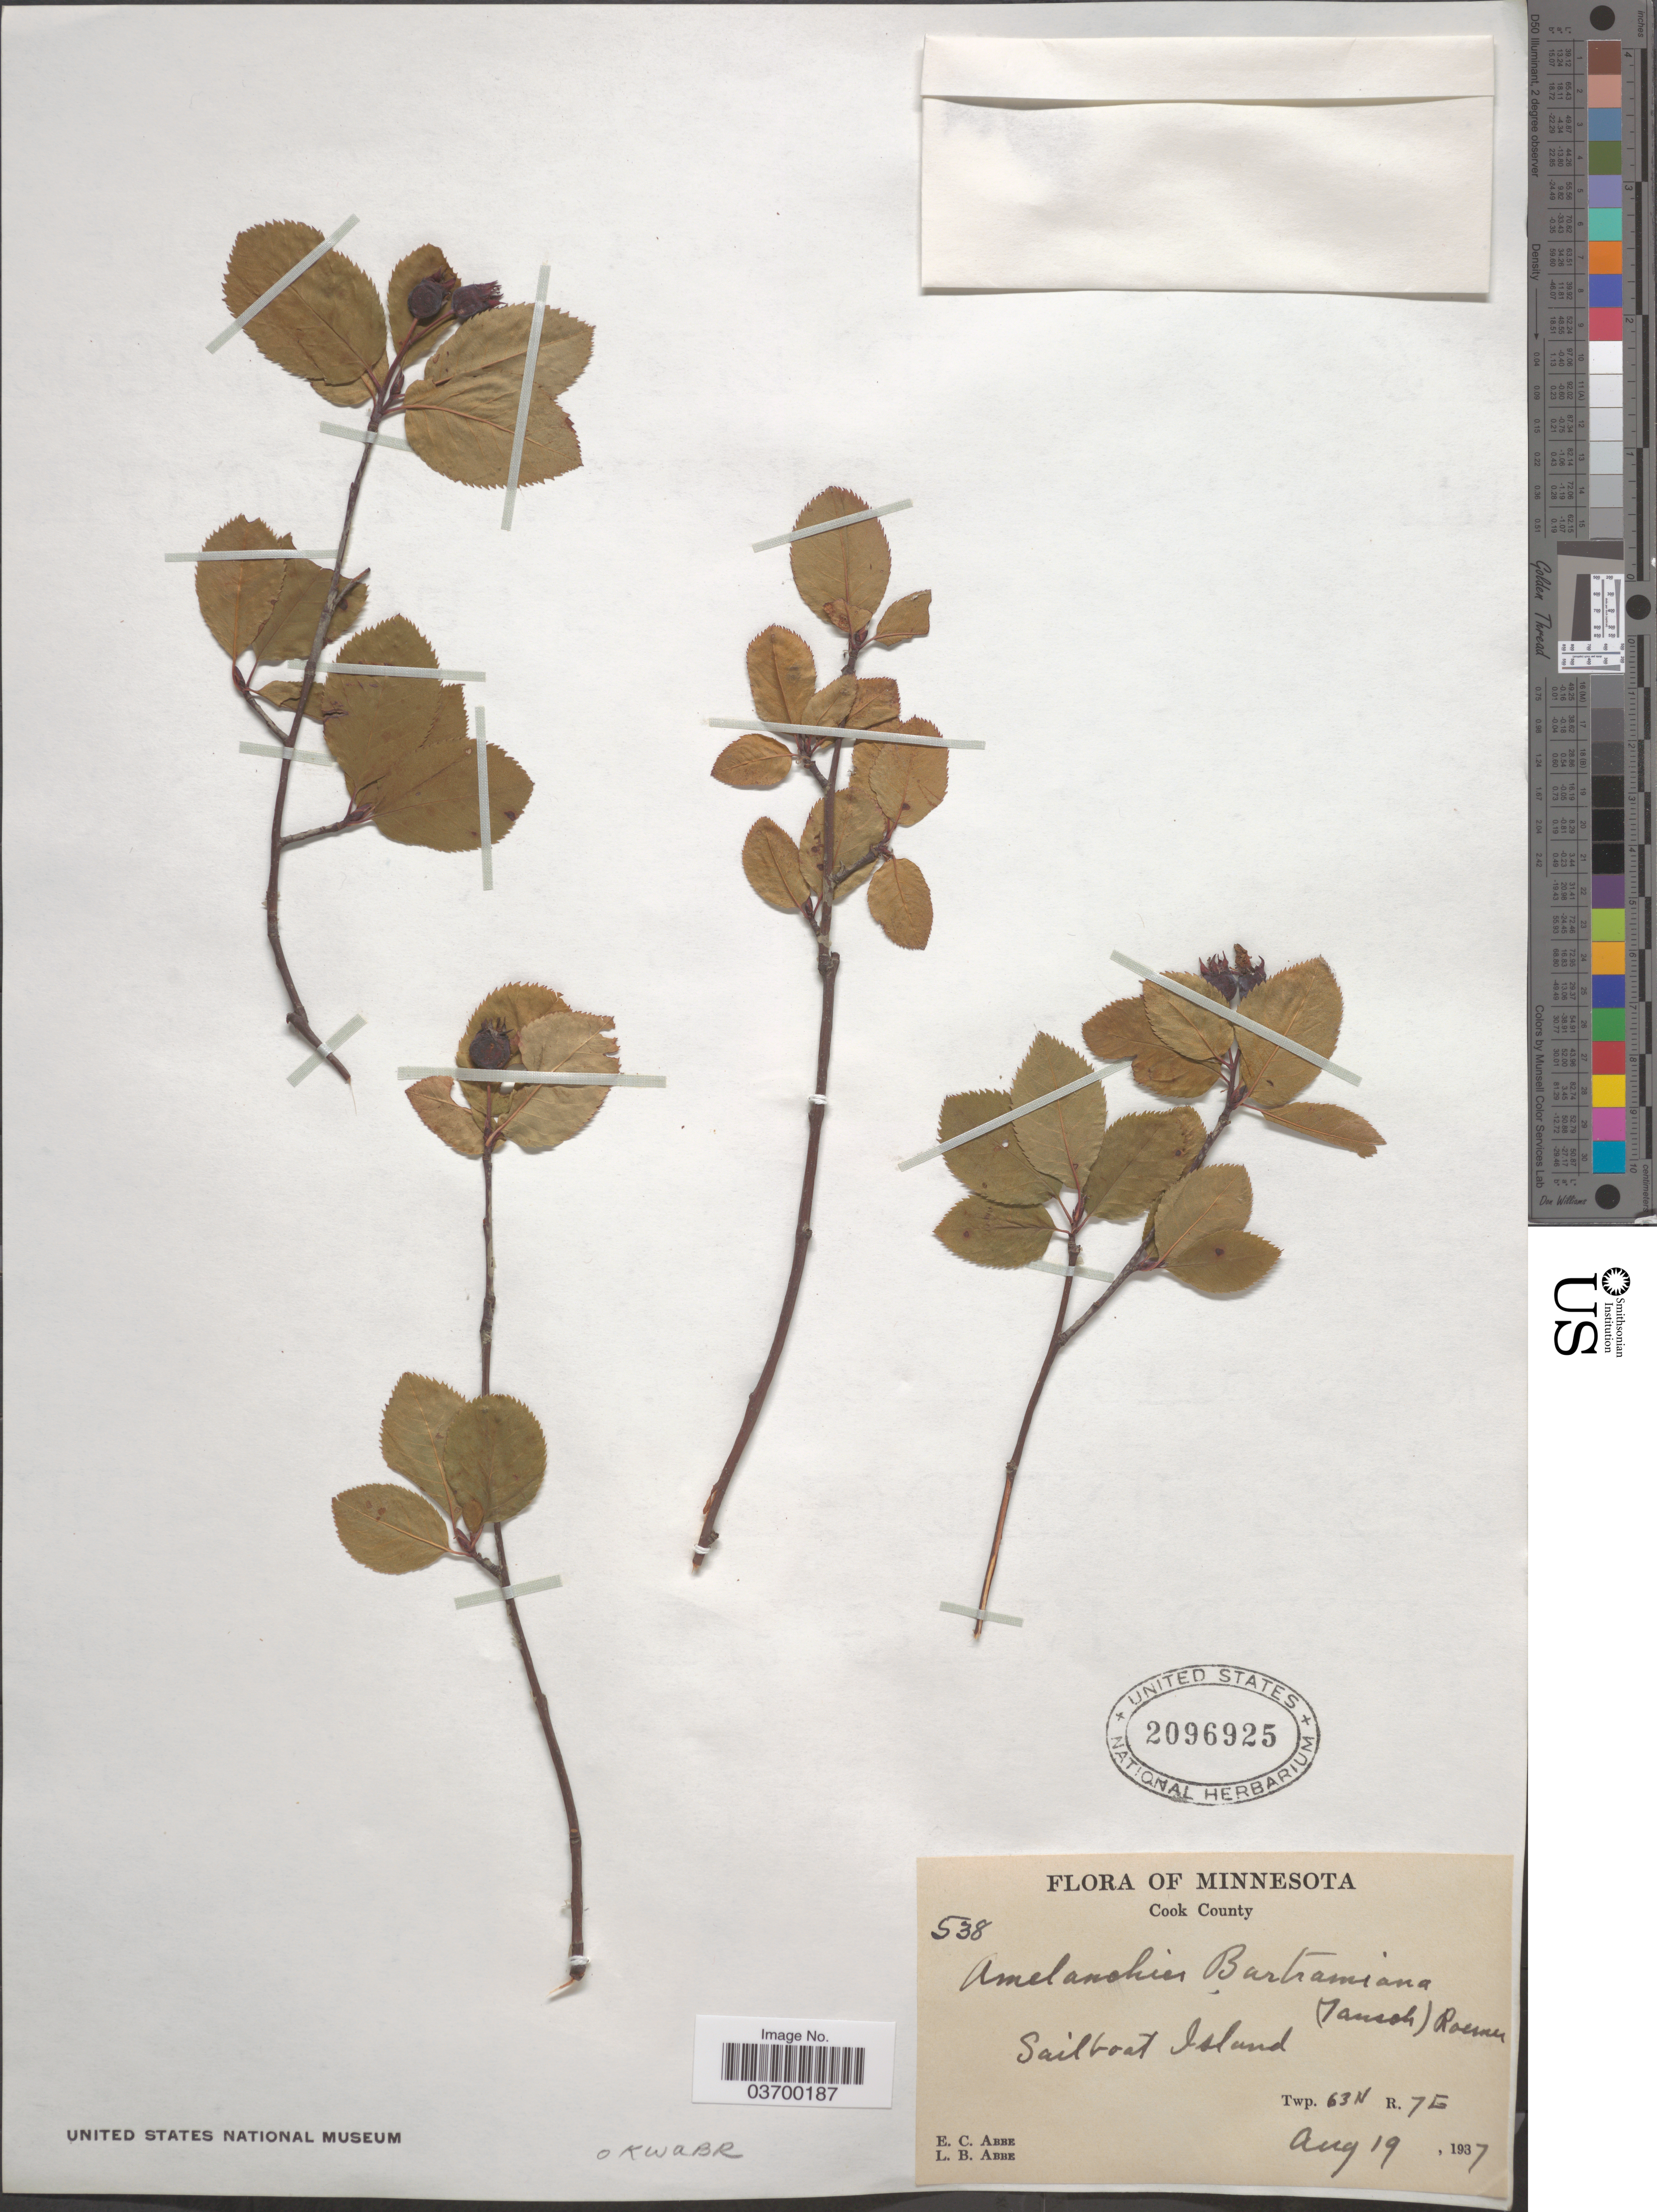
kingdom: Plantae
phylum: Tracheophyta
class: Magnoliopsida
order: Rosales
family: Rosaceae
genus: Amelanchier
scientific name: Amelanchier bartramiana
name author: (Tausch) M. Roem.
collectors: E. C. Abbe & L. B. Abbe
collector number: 538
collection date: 1937-08-19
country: United States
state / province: Minnesota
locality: Cook County. Sailboat Island. Twp. 63 N R. 7 E.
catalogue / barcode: US 2096925